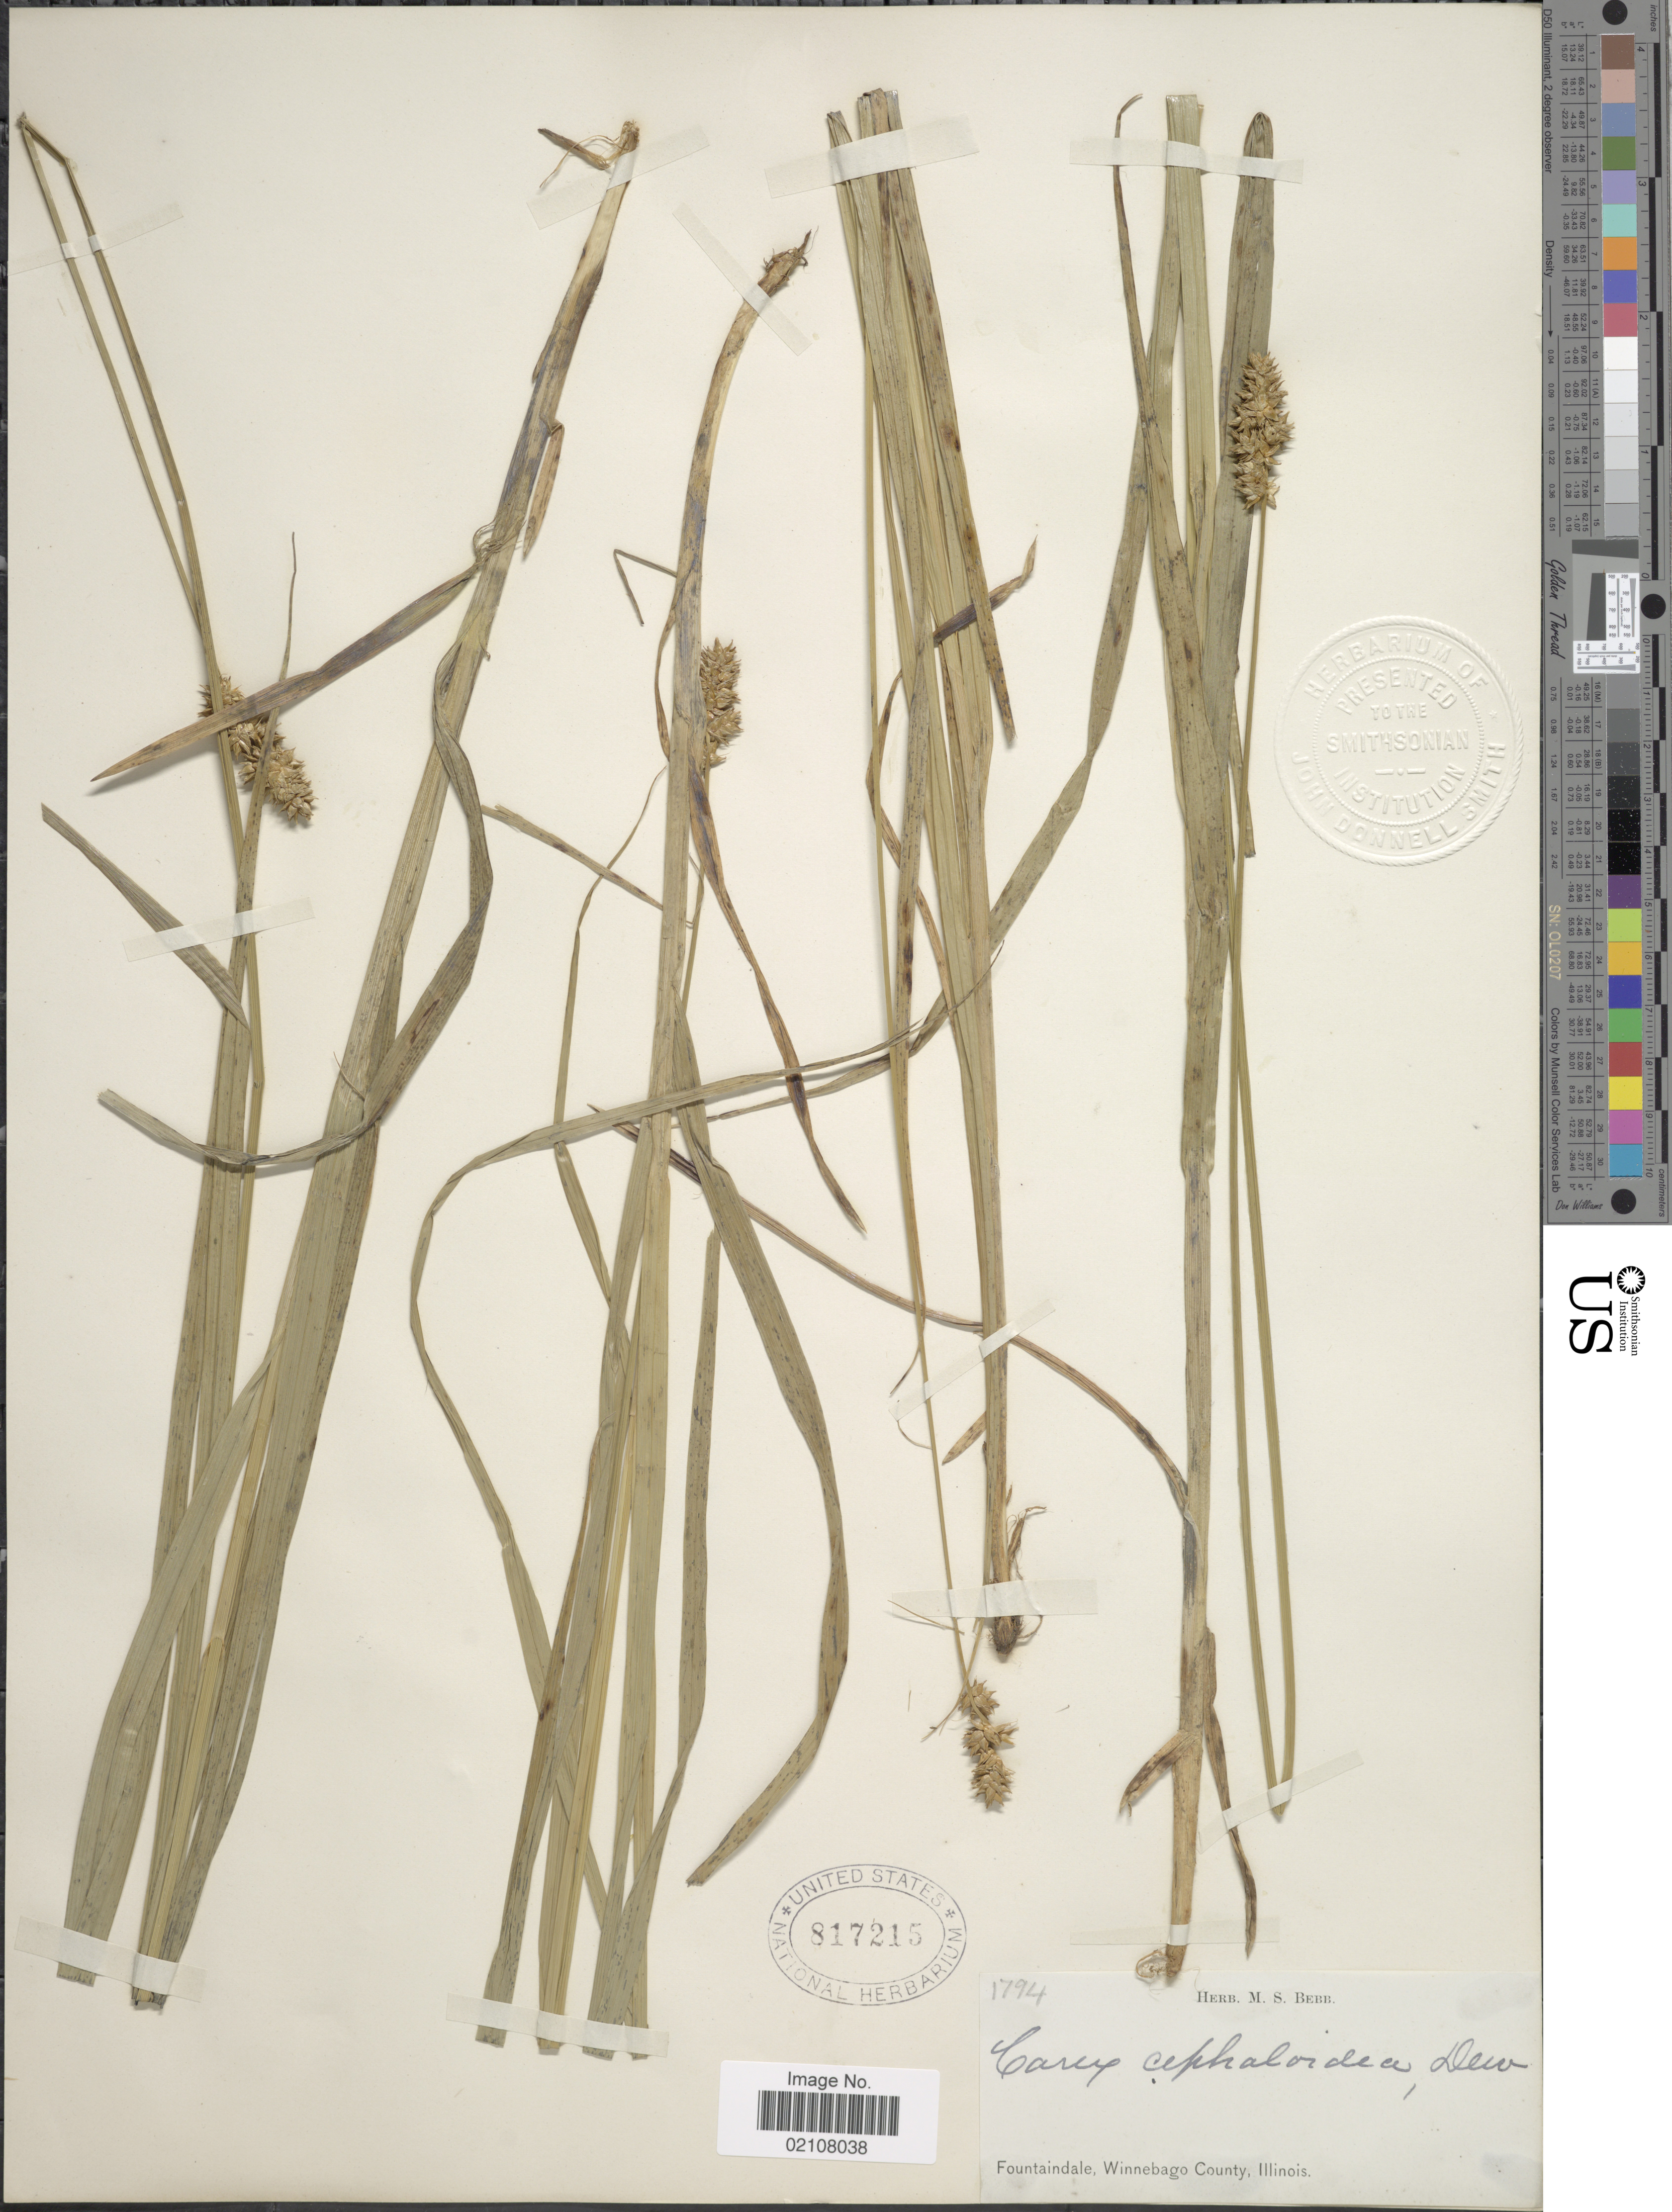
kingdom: Plantae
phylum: Tracheophyta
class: Liliopsida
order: Poales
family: Cyperaceae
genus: Carex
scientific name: Carex cephaloidea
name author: (Dewey) Dewey ex Boott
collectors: ex Herb. M. S. Bebb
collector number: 1794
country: United States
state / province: Illinois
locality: Fountaindale, Winnebago County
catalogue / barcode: US 817215